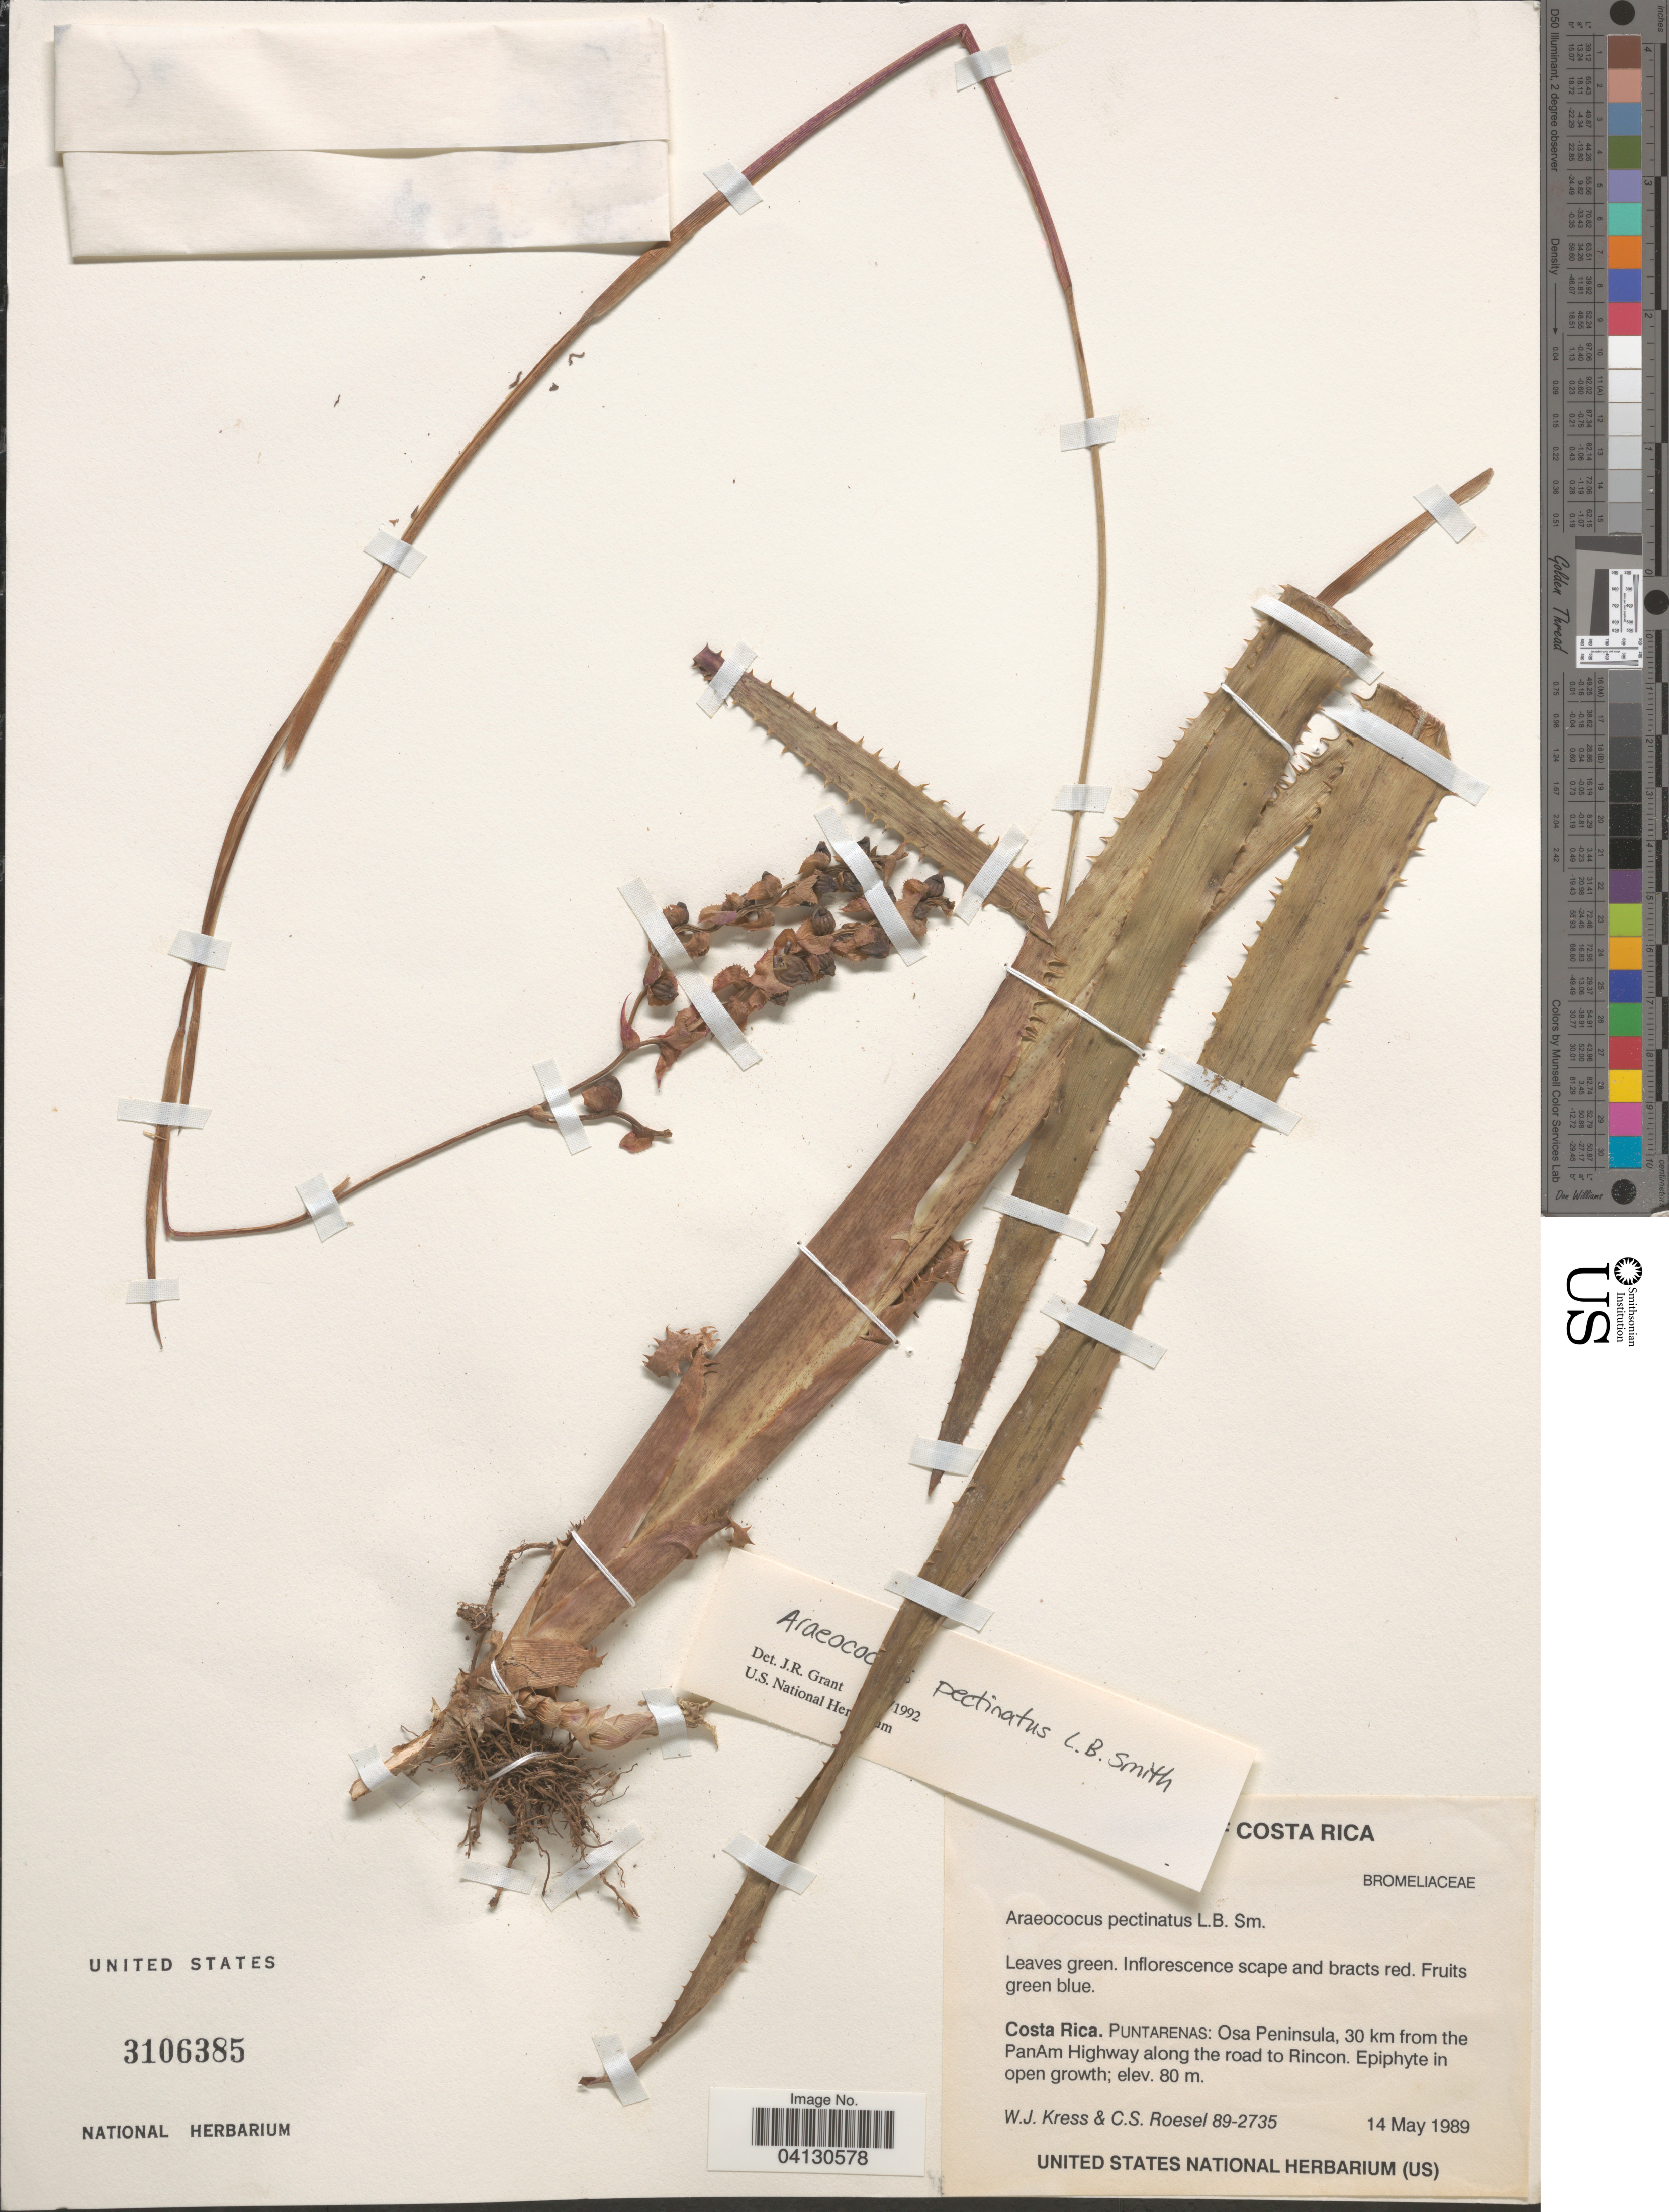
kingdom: Plantae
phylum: Tracheophyta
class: Liliopsida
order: Poales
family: Bromeliaceae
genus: Araeococcus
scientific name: Araeococcus pectinatus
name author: L.B. Sm.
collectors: W. J. Kress & C. S. Roesel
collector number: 89-2735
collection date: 1989-05-14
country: Costa Rica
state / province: Puntarenas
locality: Osa Peninsula, 30 km from the PanAm Highway along the road to Rincon.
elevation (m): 80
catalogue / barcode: US 3106385